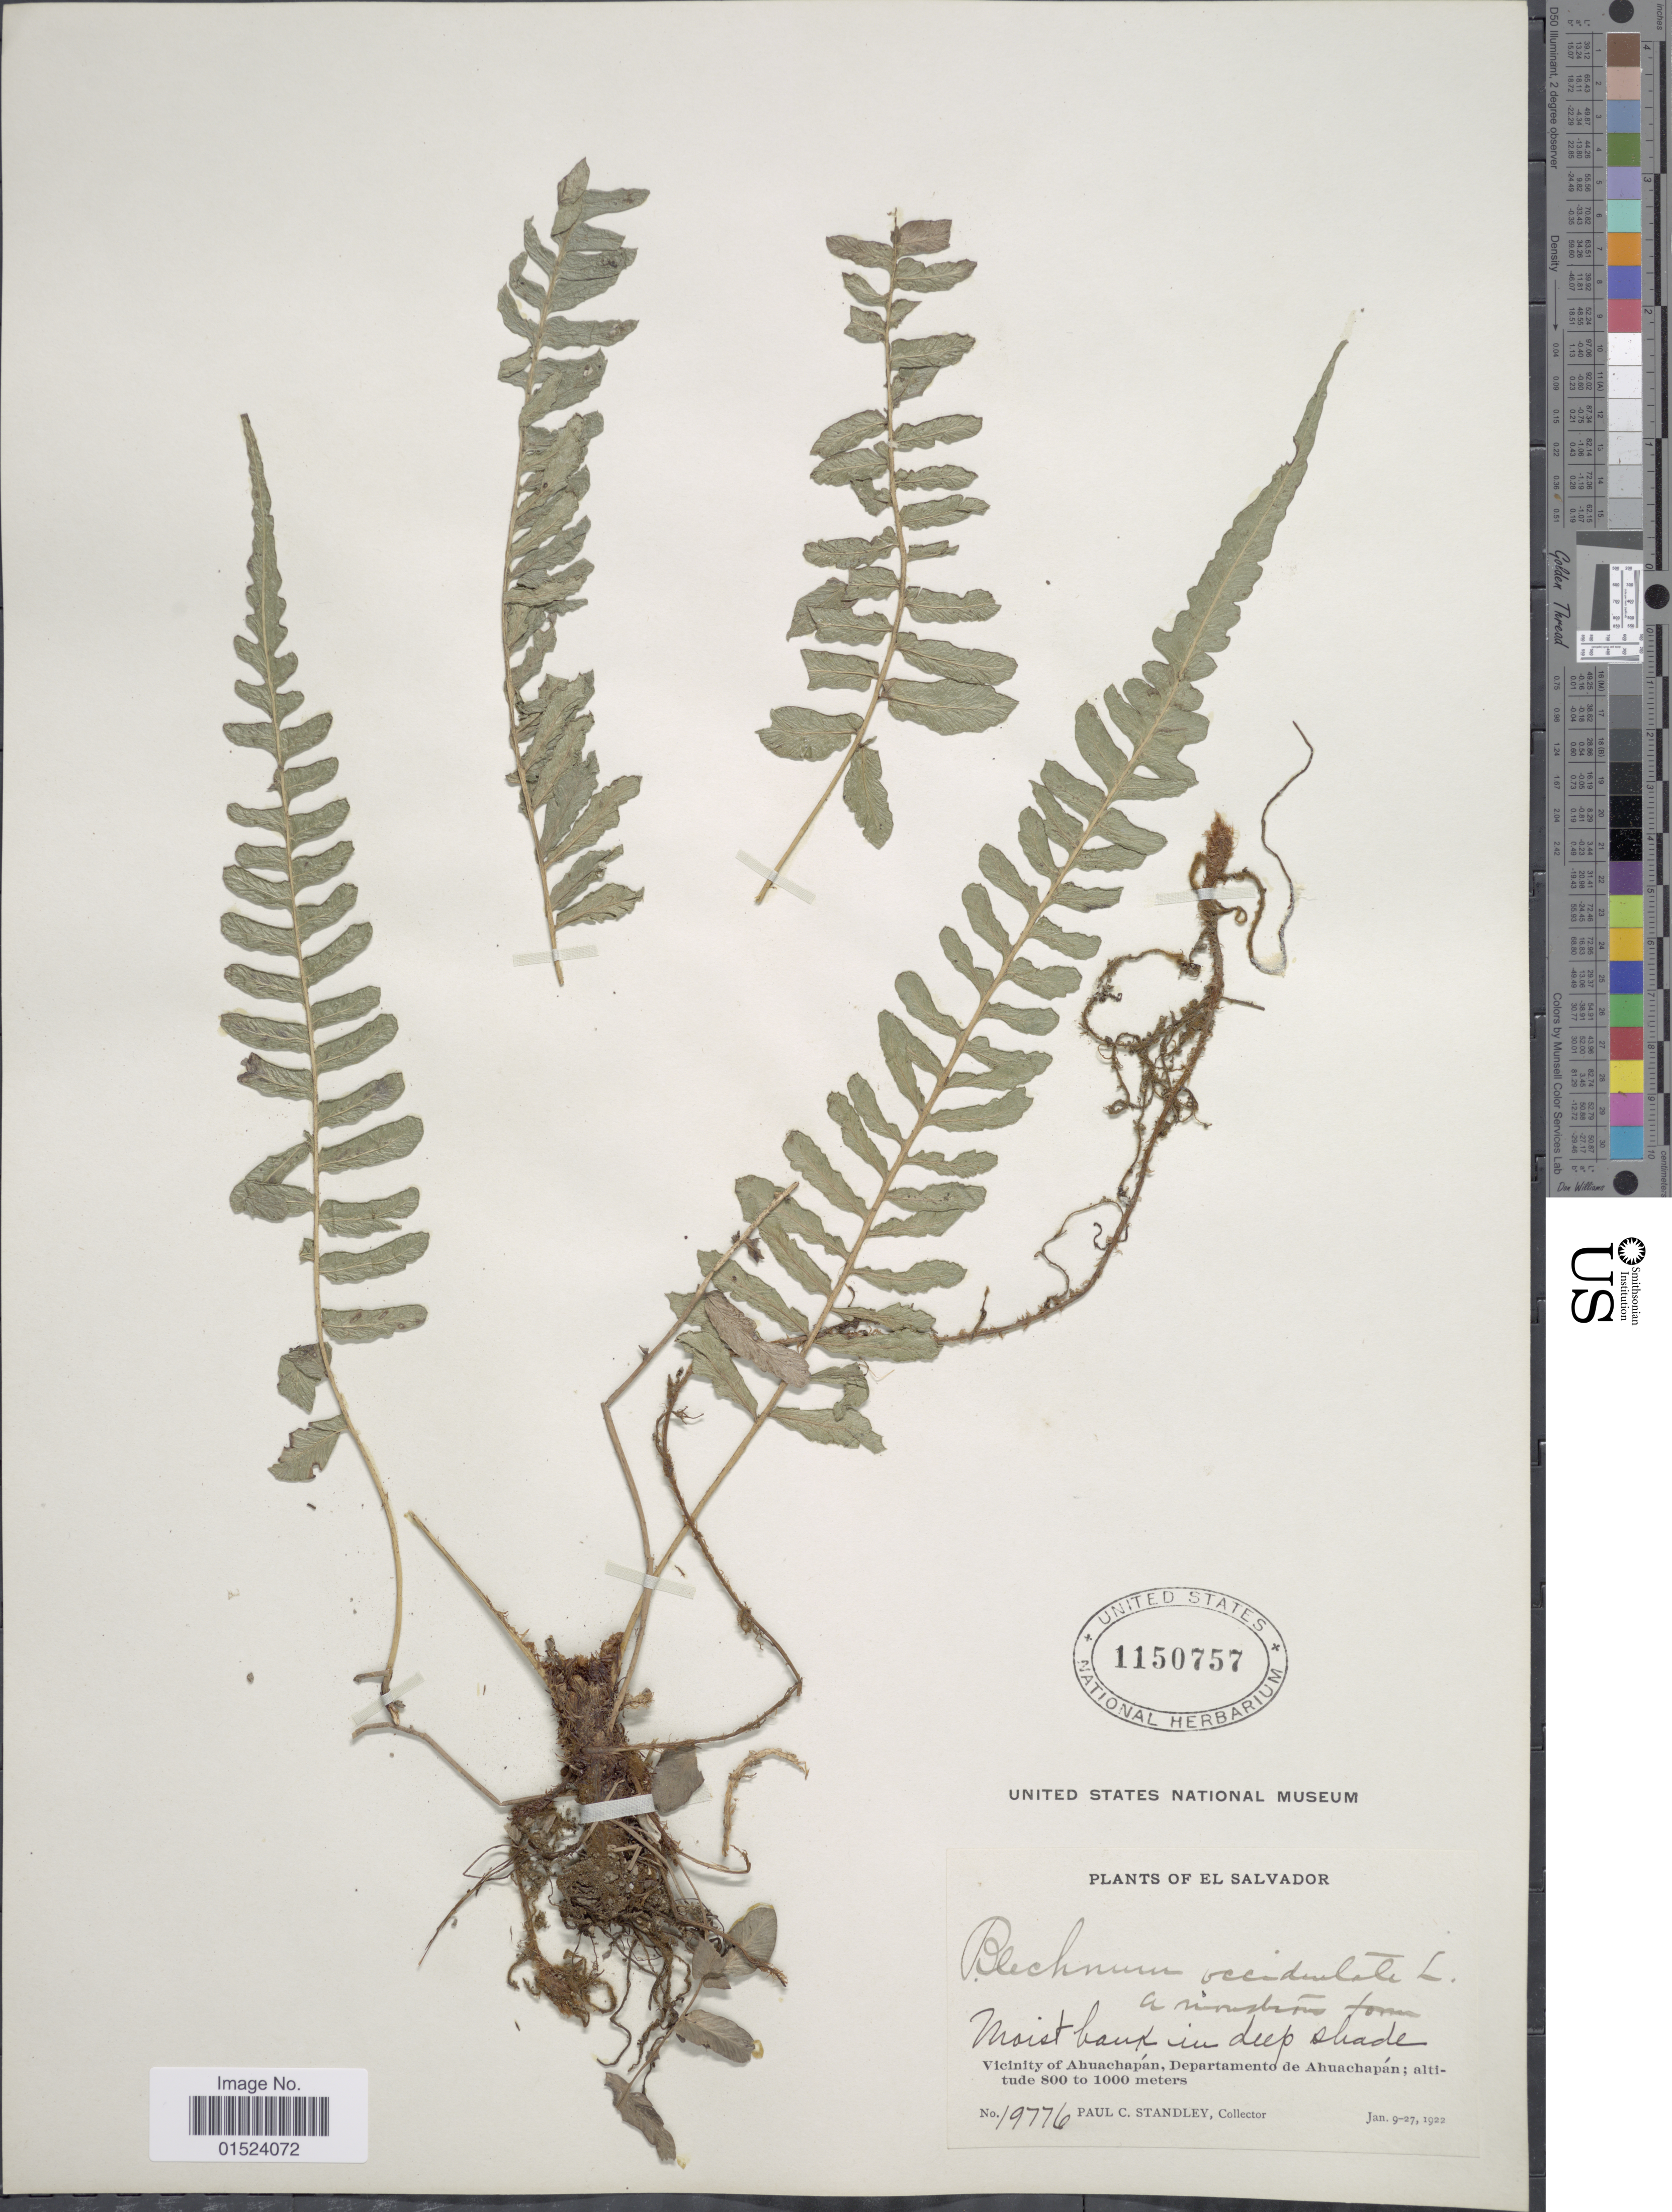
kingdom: Plantae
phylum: Tracheophyta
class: Polypodiopsida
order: Polypodiales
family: Blechnaceae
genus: Blechnum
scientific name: Blechnum glandulosum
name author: Link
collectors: P. C. Standley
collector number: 19776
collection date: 1922-01-09/1922-01-27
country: El Salvador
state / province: Ahuachapan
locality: Vicinity of Ahuachapán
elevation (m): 800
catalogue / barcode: US 1150757